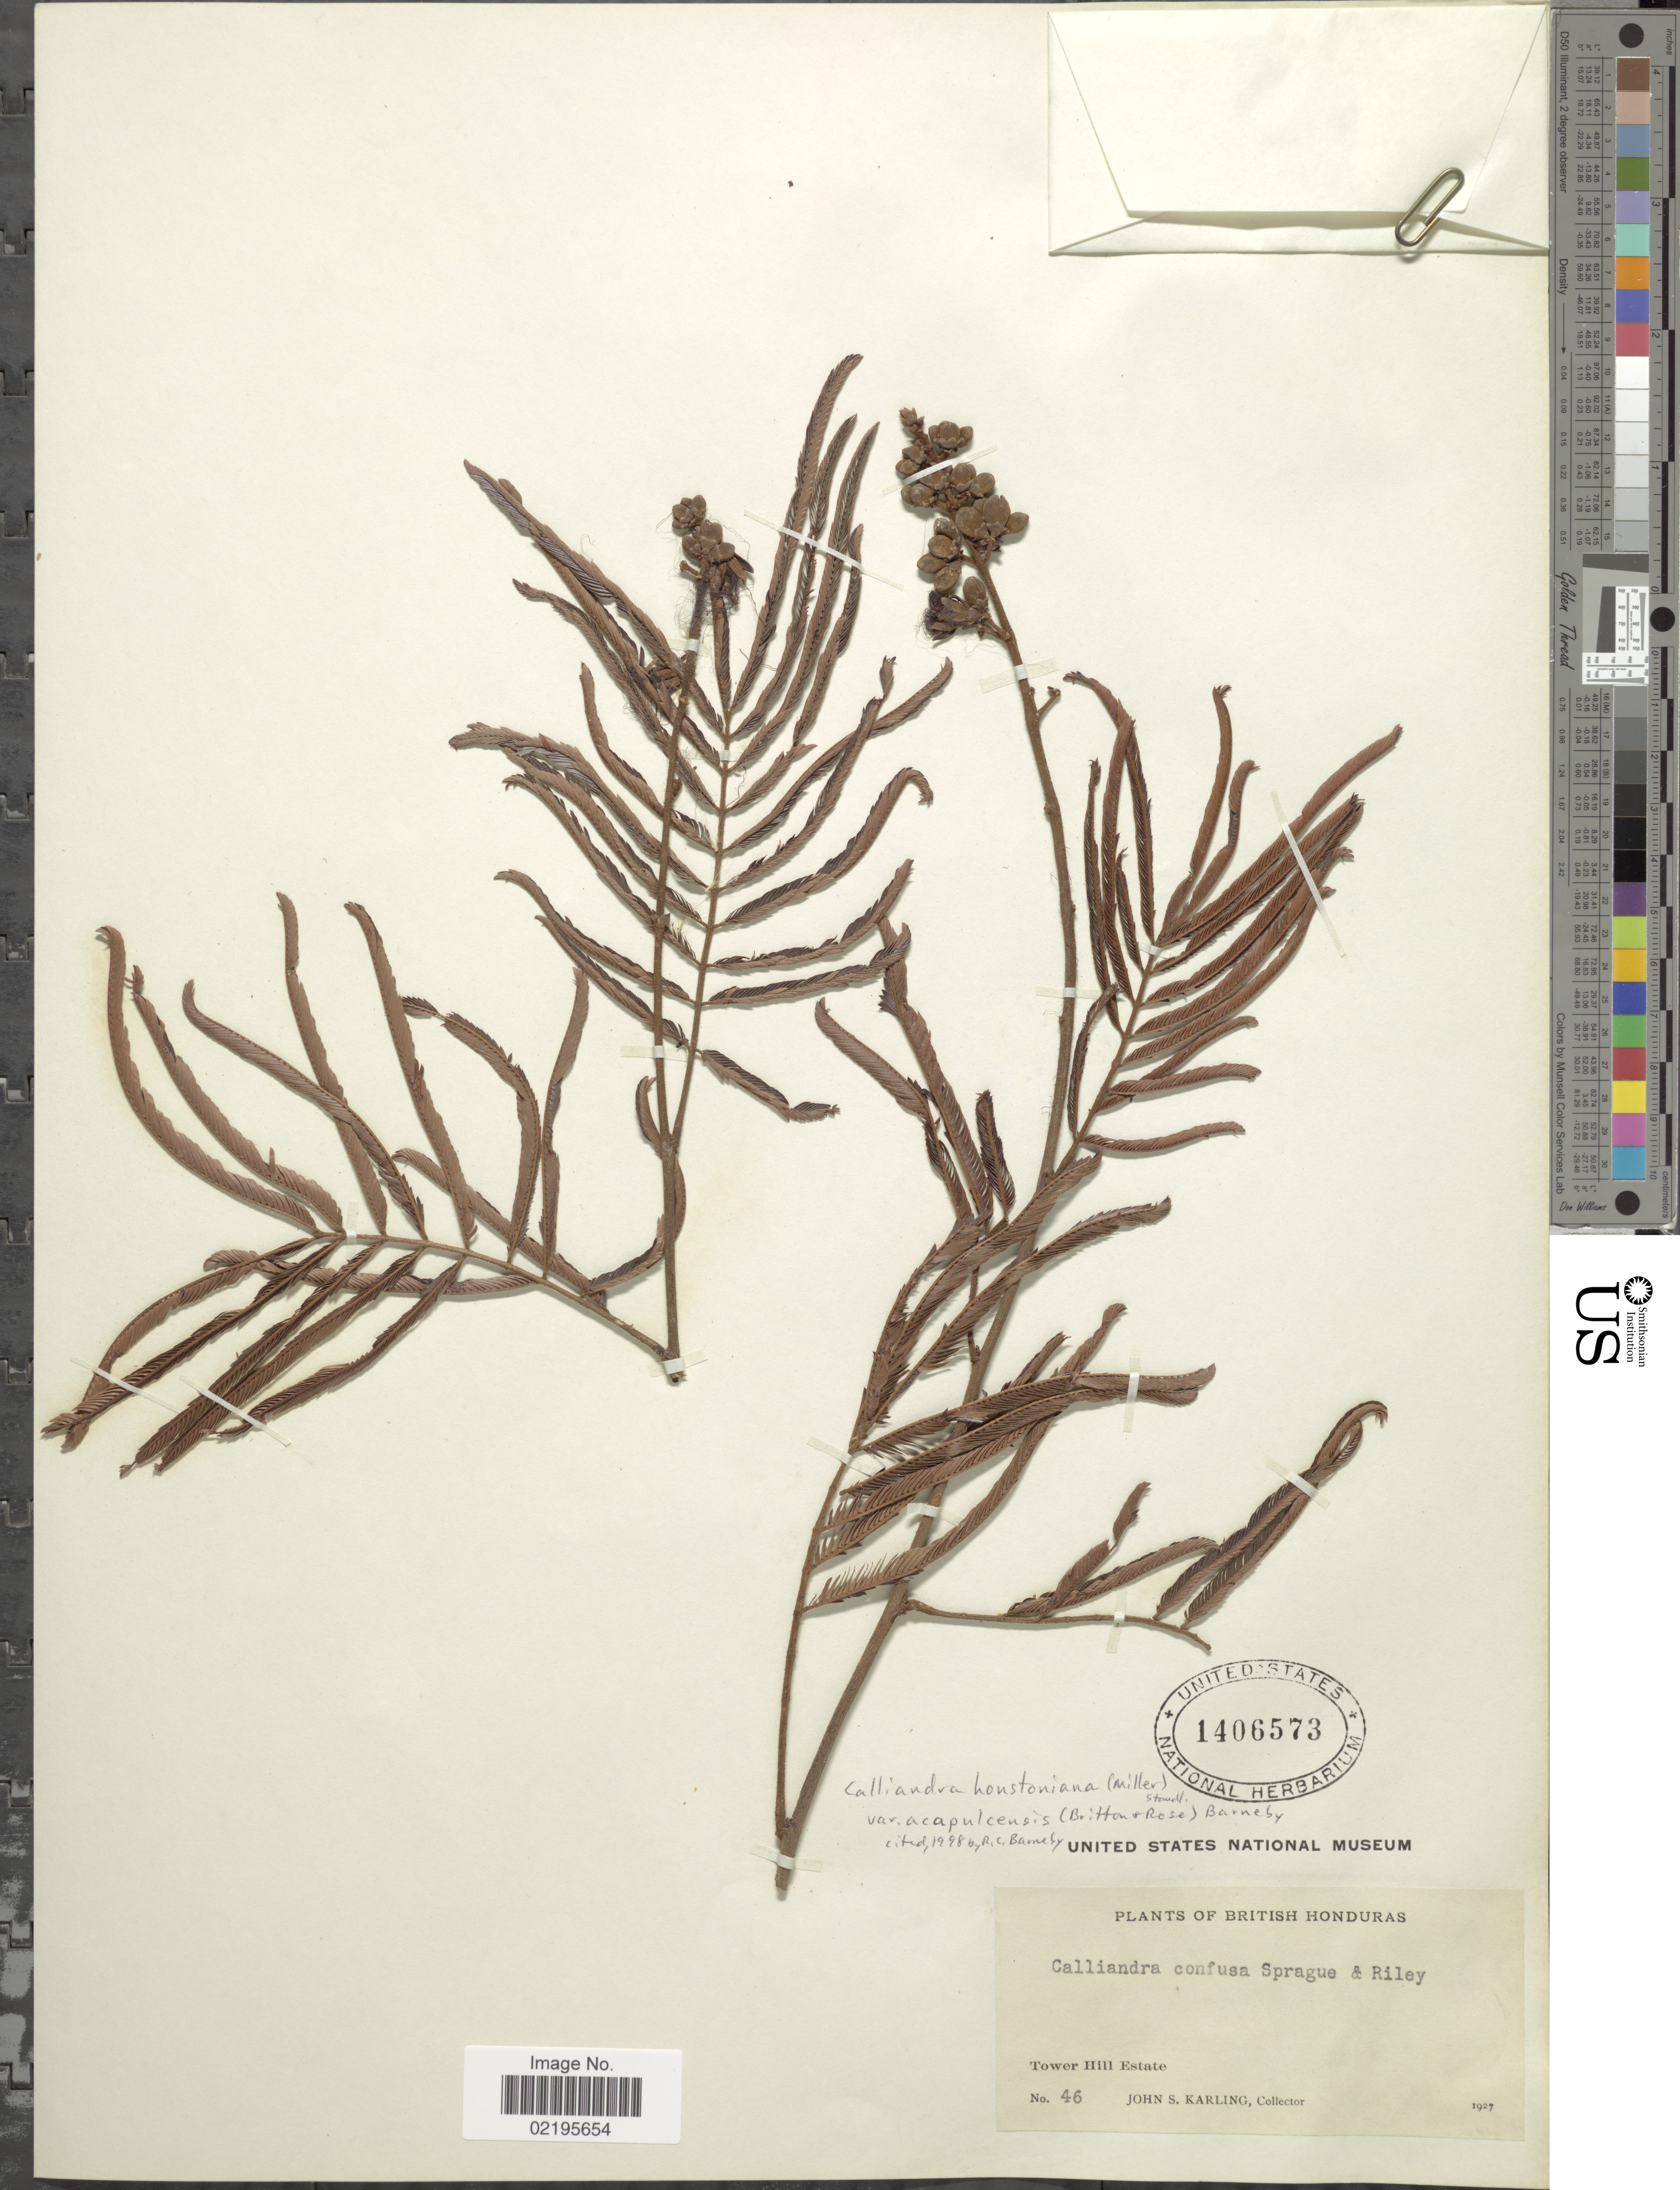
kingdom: Plantae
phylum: Tracheophyta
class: Magnoliopsida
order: Fabales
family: Fabaceae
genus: Calliandra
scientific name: Calliandra acapulcensis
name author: (Britton) Standl.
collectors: J. Karling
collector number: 46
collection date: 1927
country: Belize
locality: Tower Hill Estate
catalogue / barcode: US 1406573